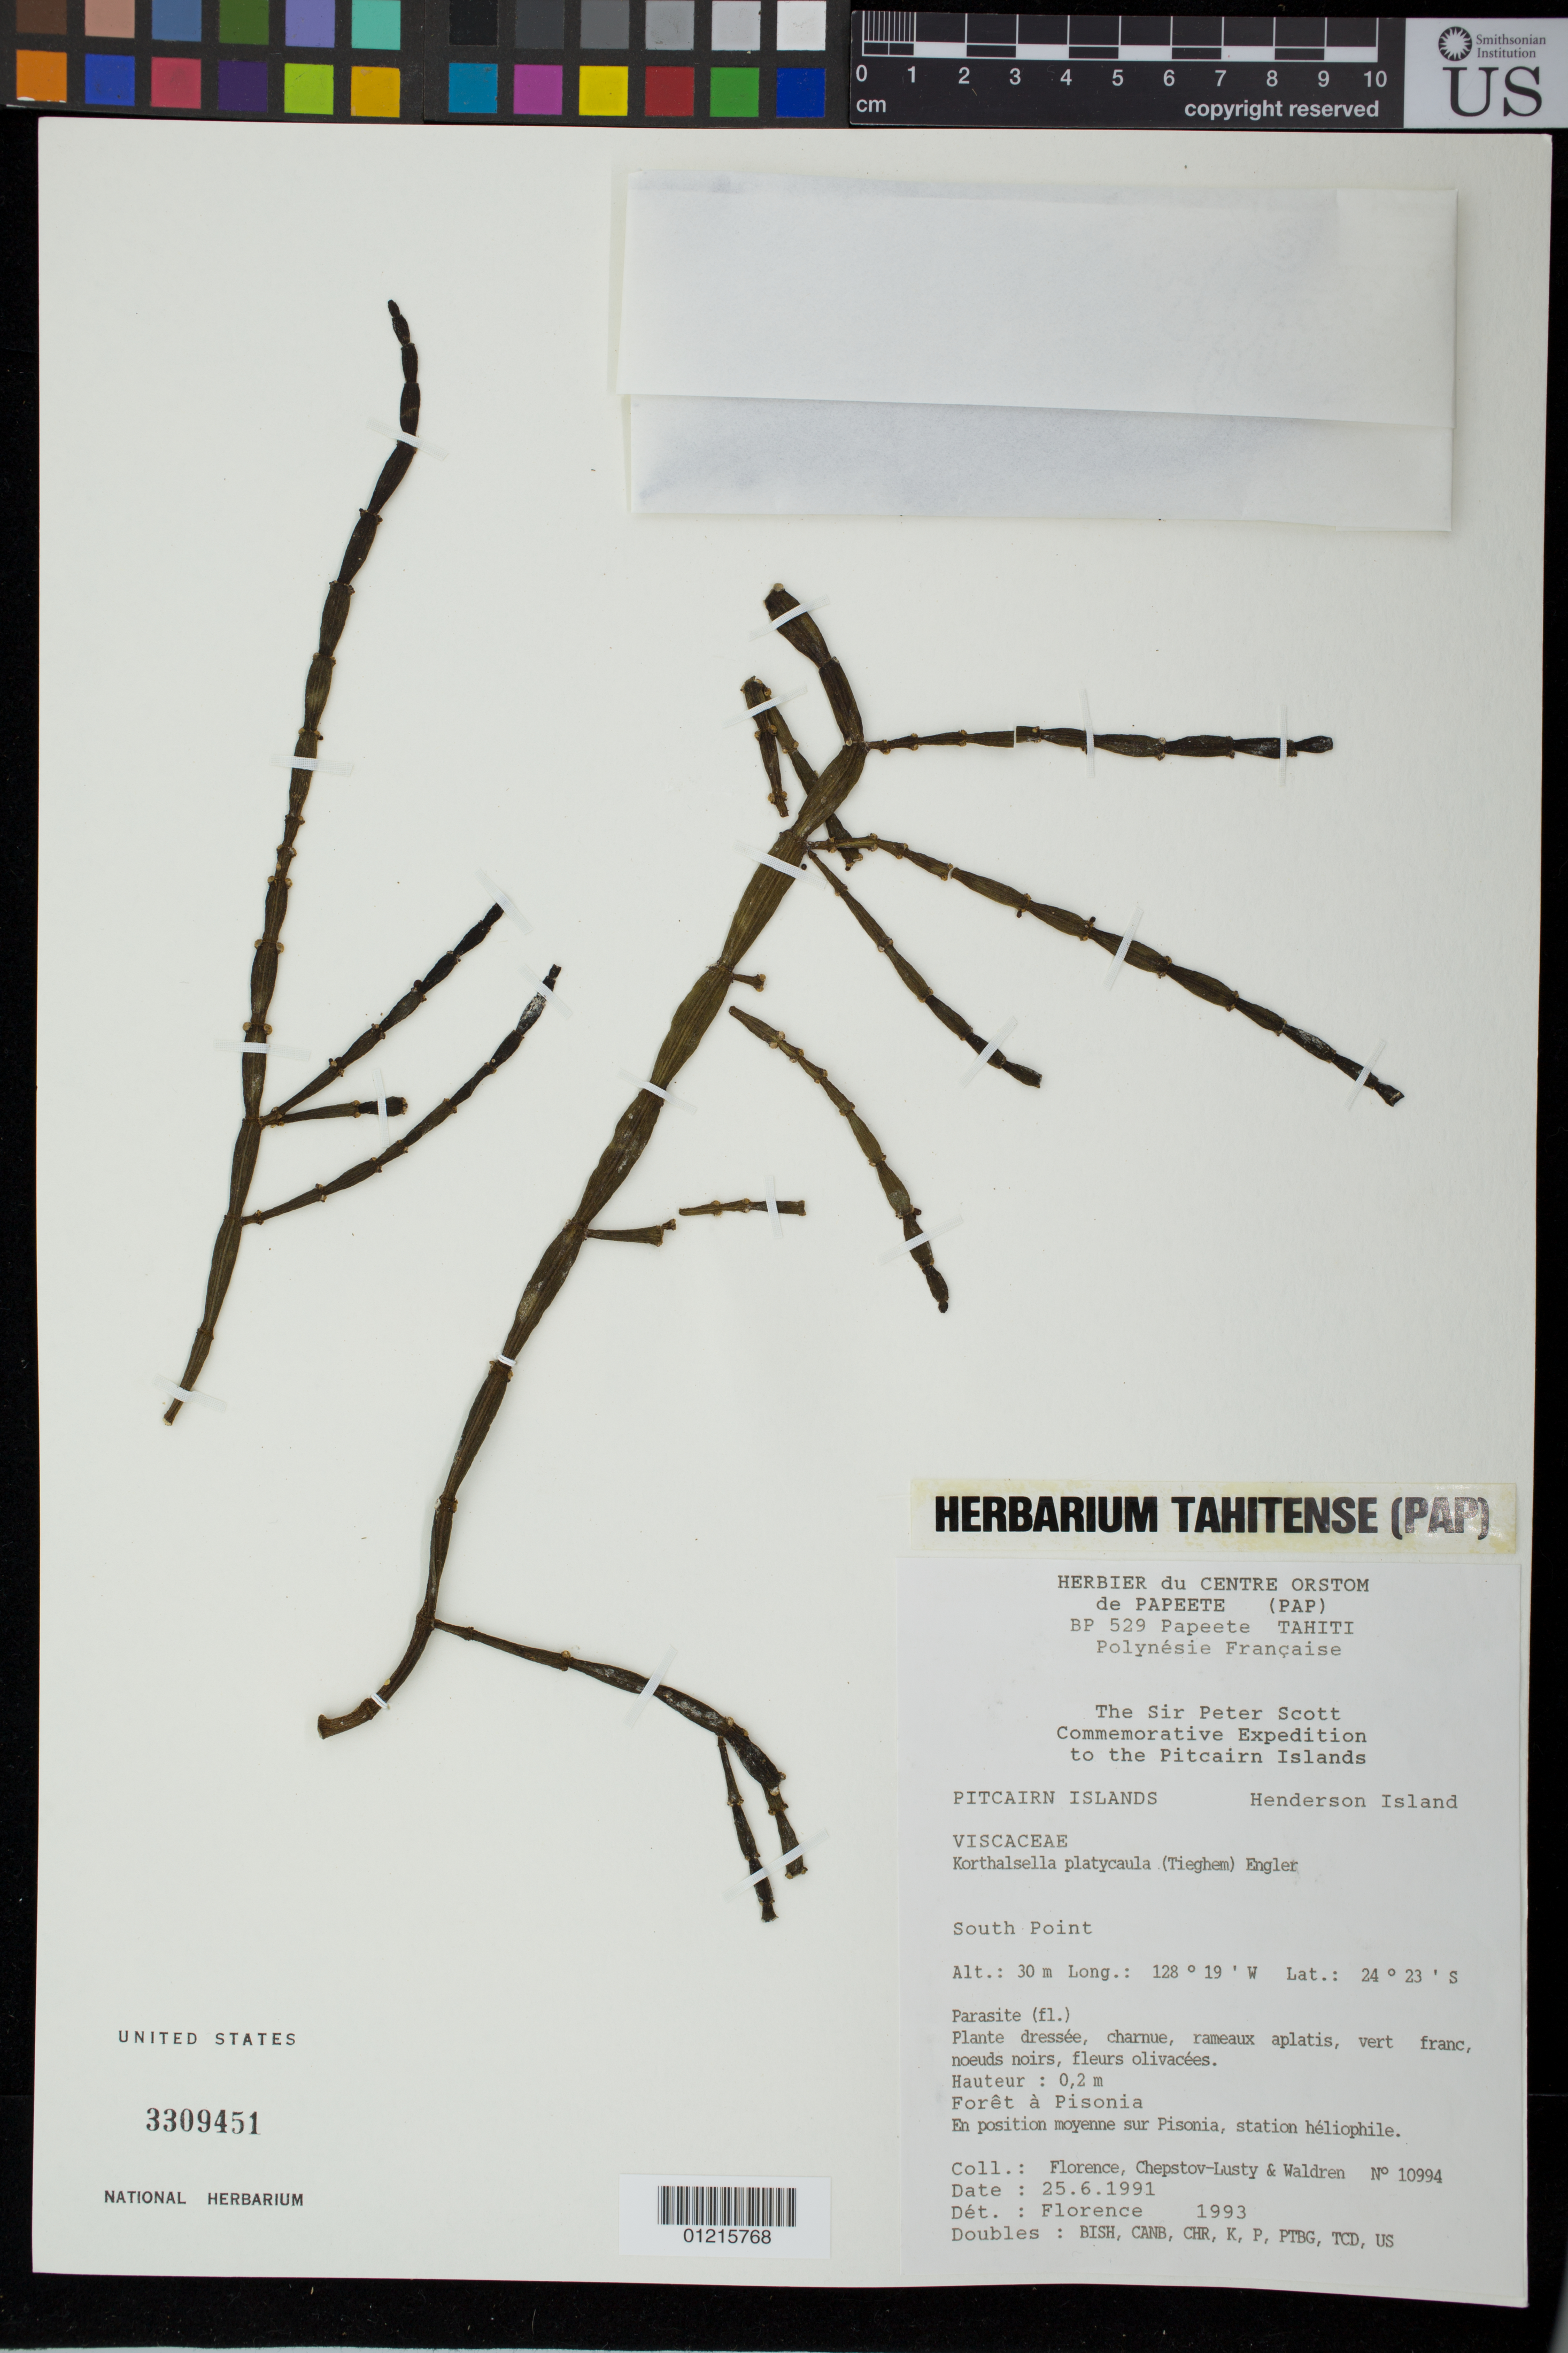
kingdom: Plantae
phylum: Tracheophyta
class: Magnoliopsida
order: Santalales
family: Viscaceae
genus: Korthalsella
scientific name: Korthalsella platycaula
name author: (Tiegh.) Engl.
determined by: Florence, J.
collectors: J. Florence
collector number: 10994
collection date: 1991-06-25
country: Pitcairn Islands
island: Henderson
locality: South Point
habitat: Forèt, station hèliophile.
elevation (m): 30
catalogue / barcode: US 3309451